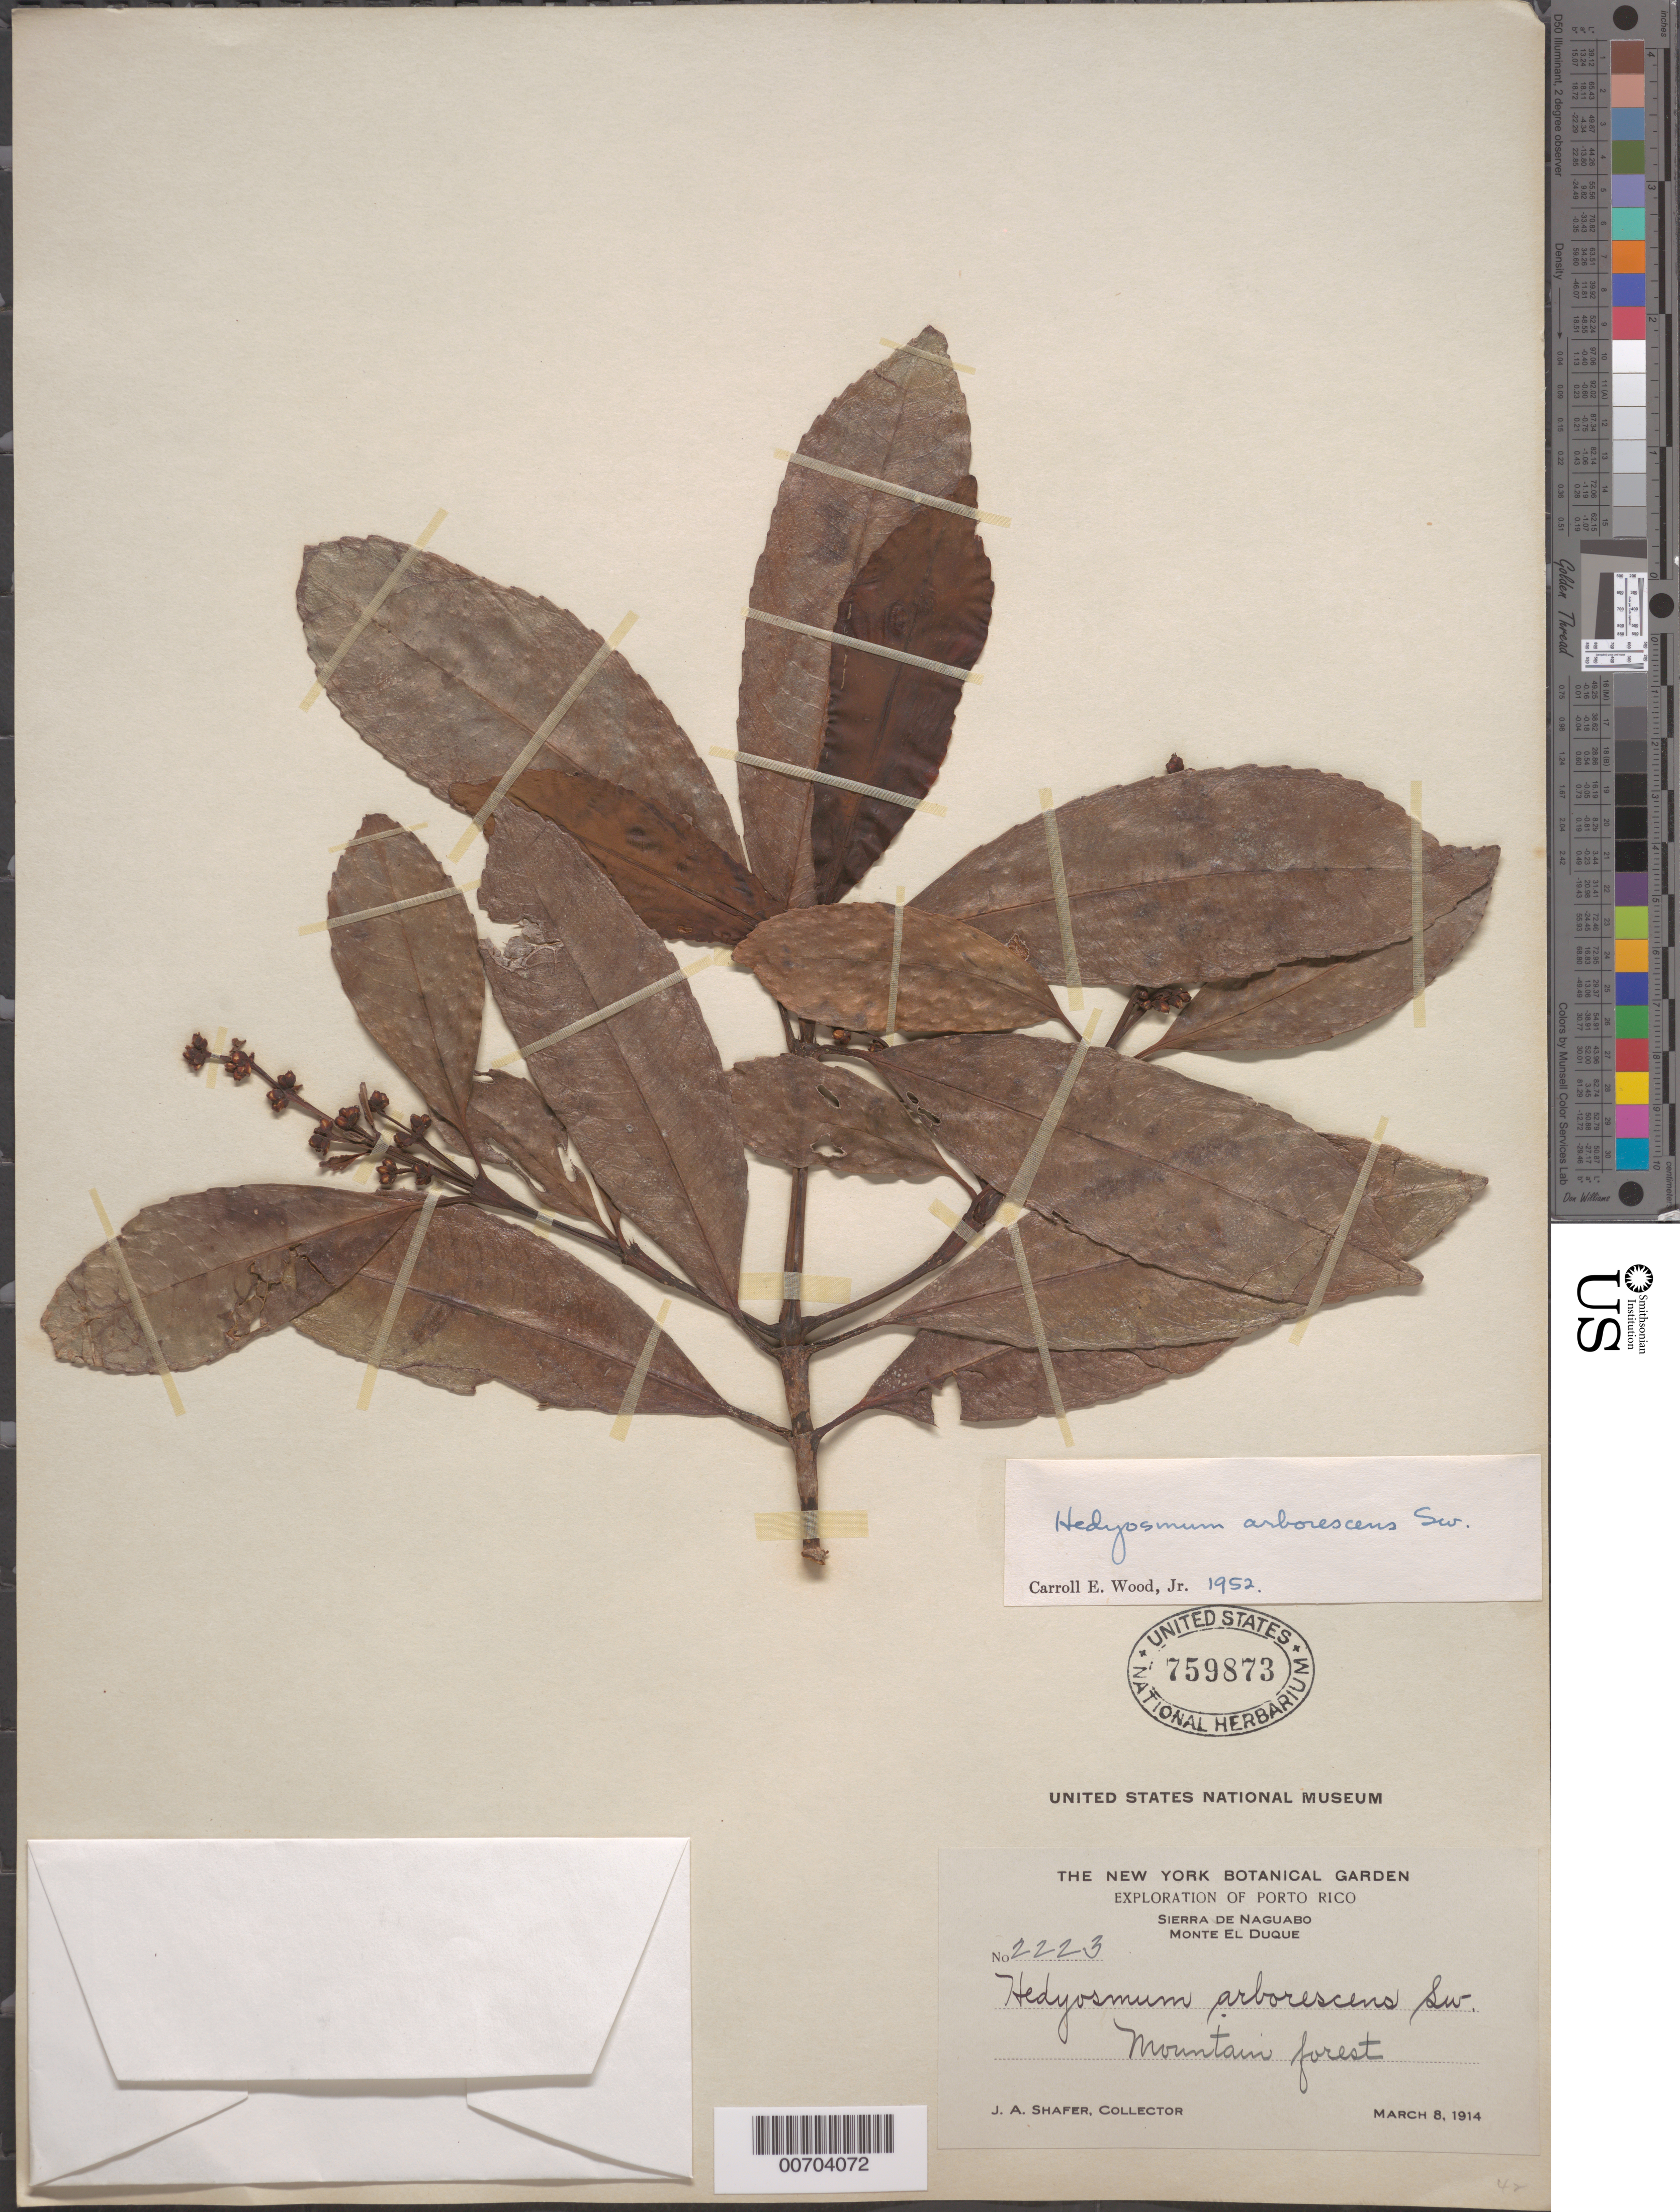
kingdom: Plantae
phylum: Tracheophyta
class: Magnoliopsida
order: Chloranthales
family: Chloranthaceae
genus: Hedyosmum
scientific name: Hedyosmum arborescens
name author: Sw.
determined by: Wood, C. E., Jr.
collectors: J. A. Shafer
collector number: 2223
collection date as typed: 08 Mar 1914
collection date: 1914-03-08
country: Puerto Rico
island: Greater Antilles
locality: Sierra de Naguabo, Monte el Duque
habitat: Mountain forest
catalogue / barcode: US 759873